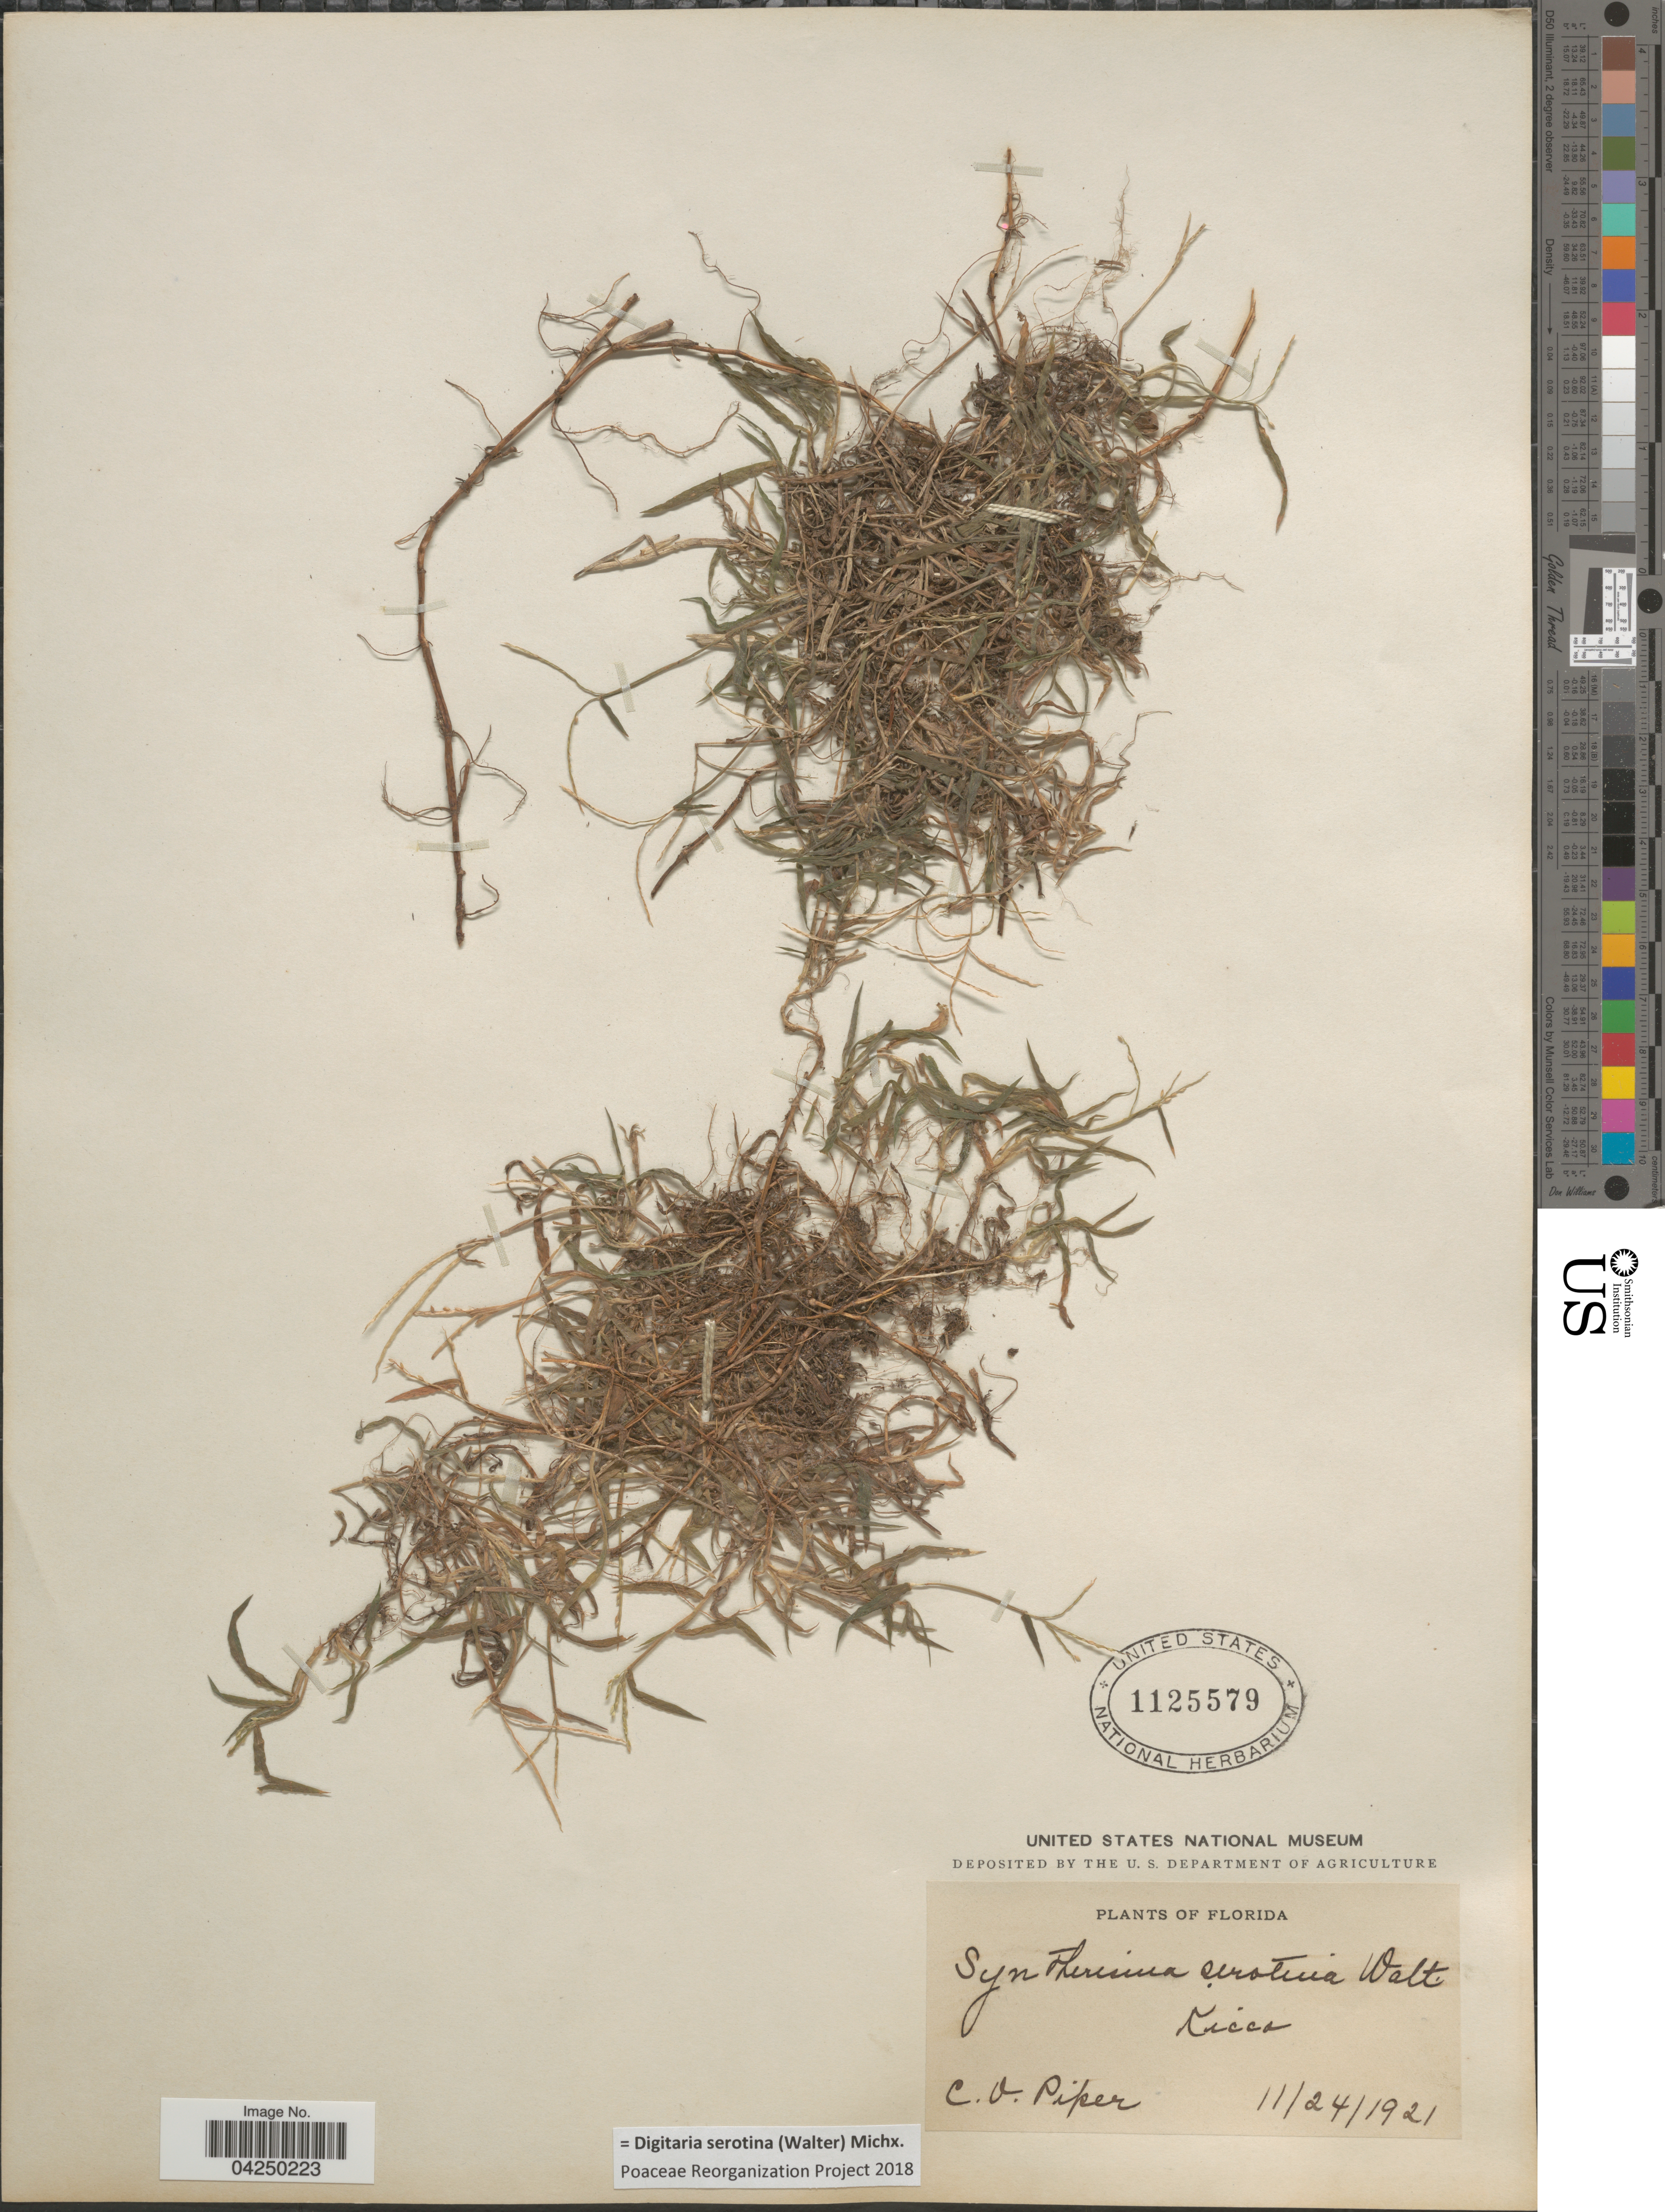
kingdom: Plantae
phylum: Tracheophyta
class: Liliopsida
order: Poales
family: Poaceae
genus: Digitaria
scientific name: Digitaria serotina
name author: (Walter) Michx.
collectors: C. V. Piper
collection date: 1921-11-24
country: United States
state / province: Florida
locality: Kicco.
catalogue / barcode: US 1125579